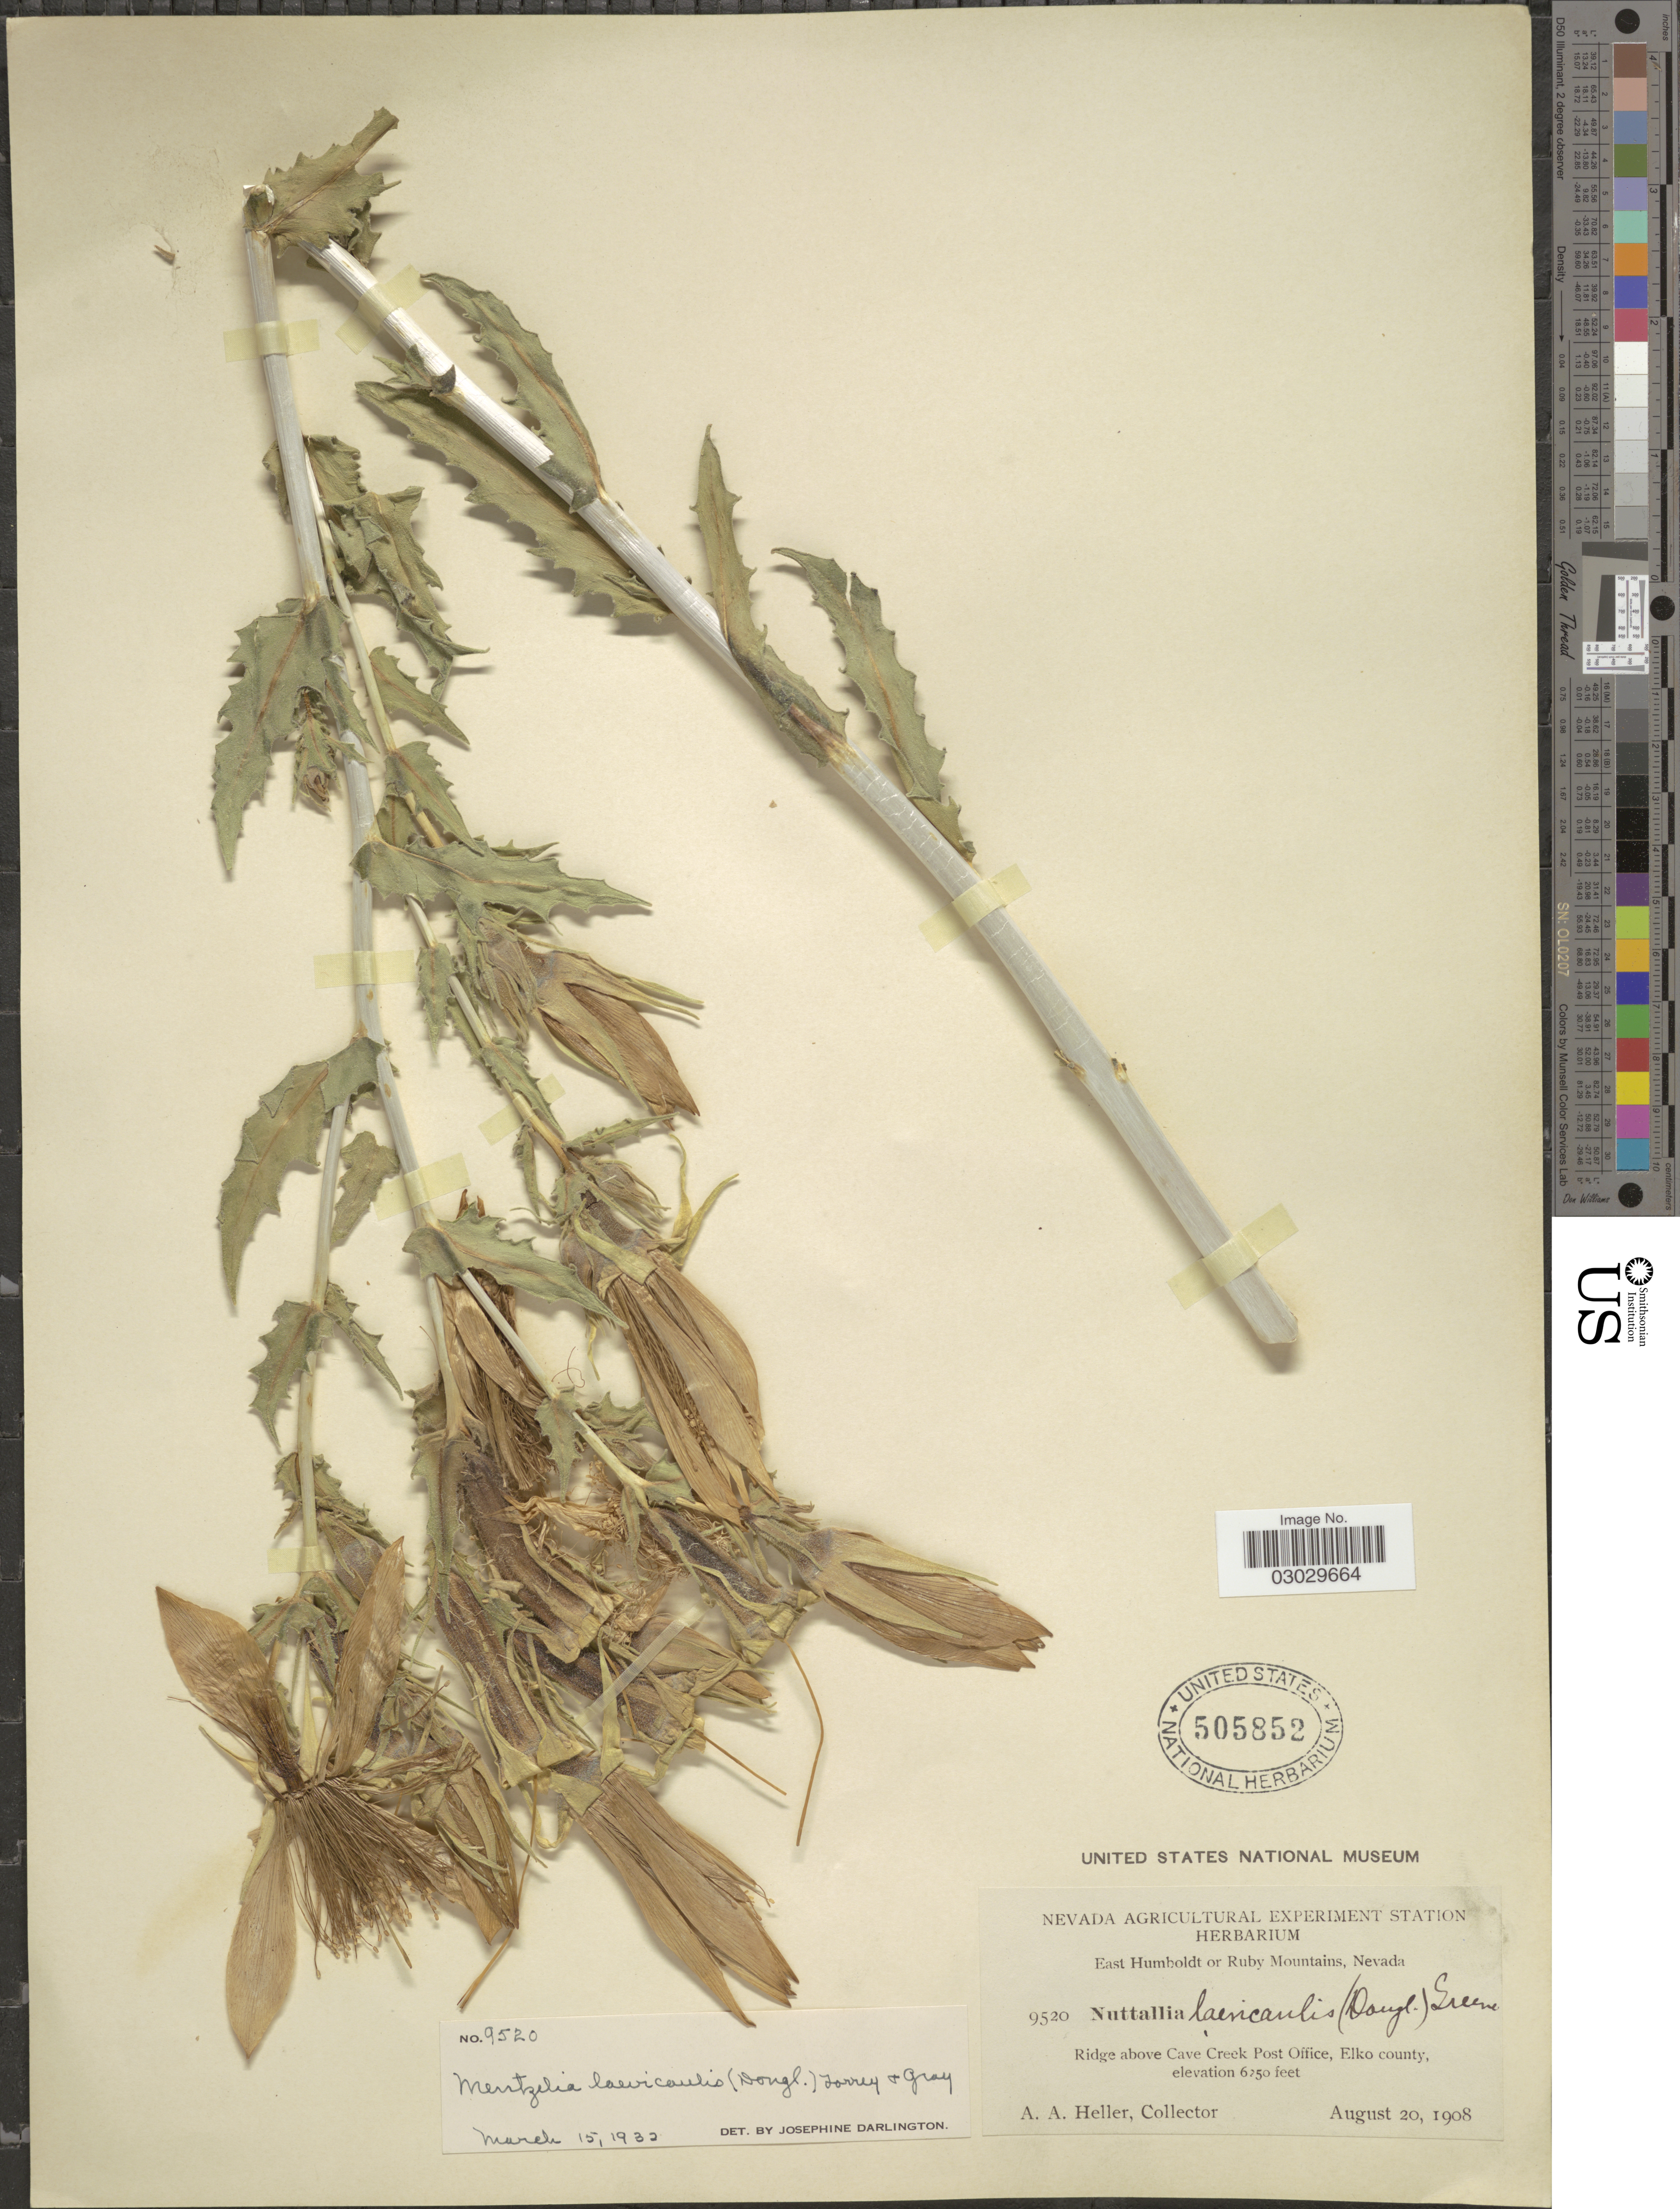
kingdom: Plantae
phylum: Tracheophyta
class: Magnoliopsida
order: Cornales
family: Loasaceae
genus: Mentzelia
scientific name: Mentzelia laevicaulis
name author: (Douglas ex Hook.) Torr. & A. Gray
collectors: A. A. Heller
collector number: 9520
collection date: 1908-08-20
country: United States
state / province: Nevada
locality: East Humboldt or Ruby Mountains. Ridge above Cave Creek Post Office, Elko county.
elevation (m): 1905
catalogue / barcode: US 505852